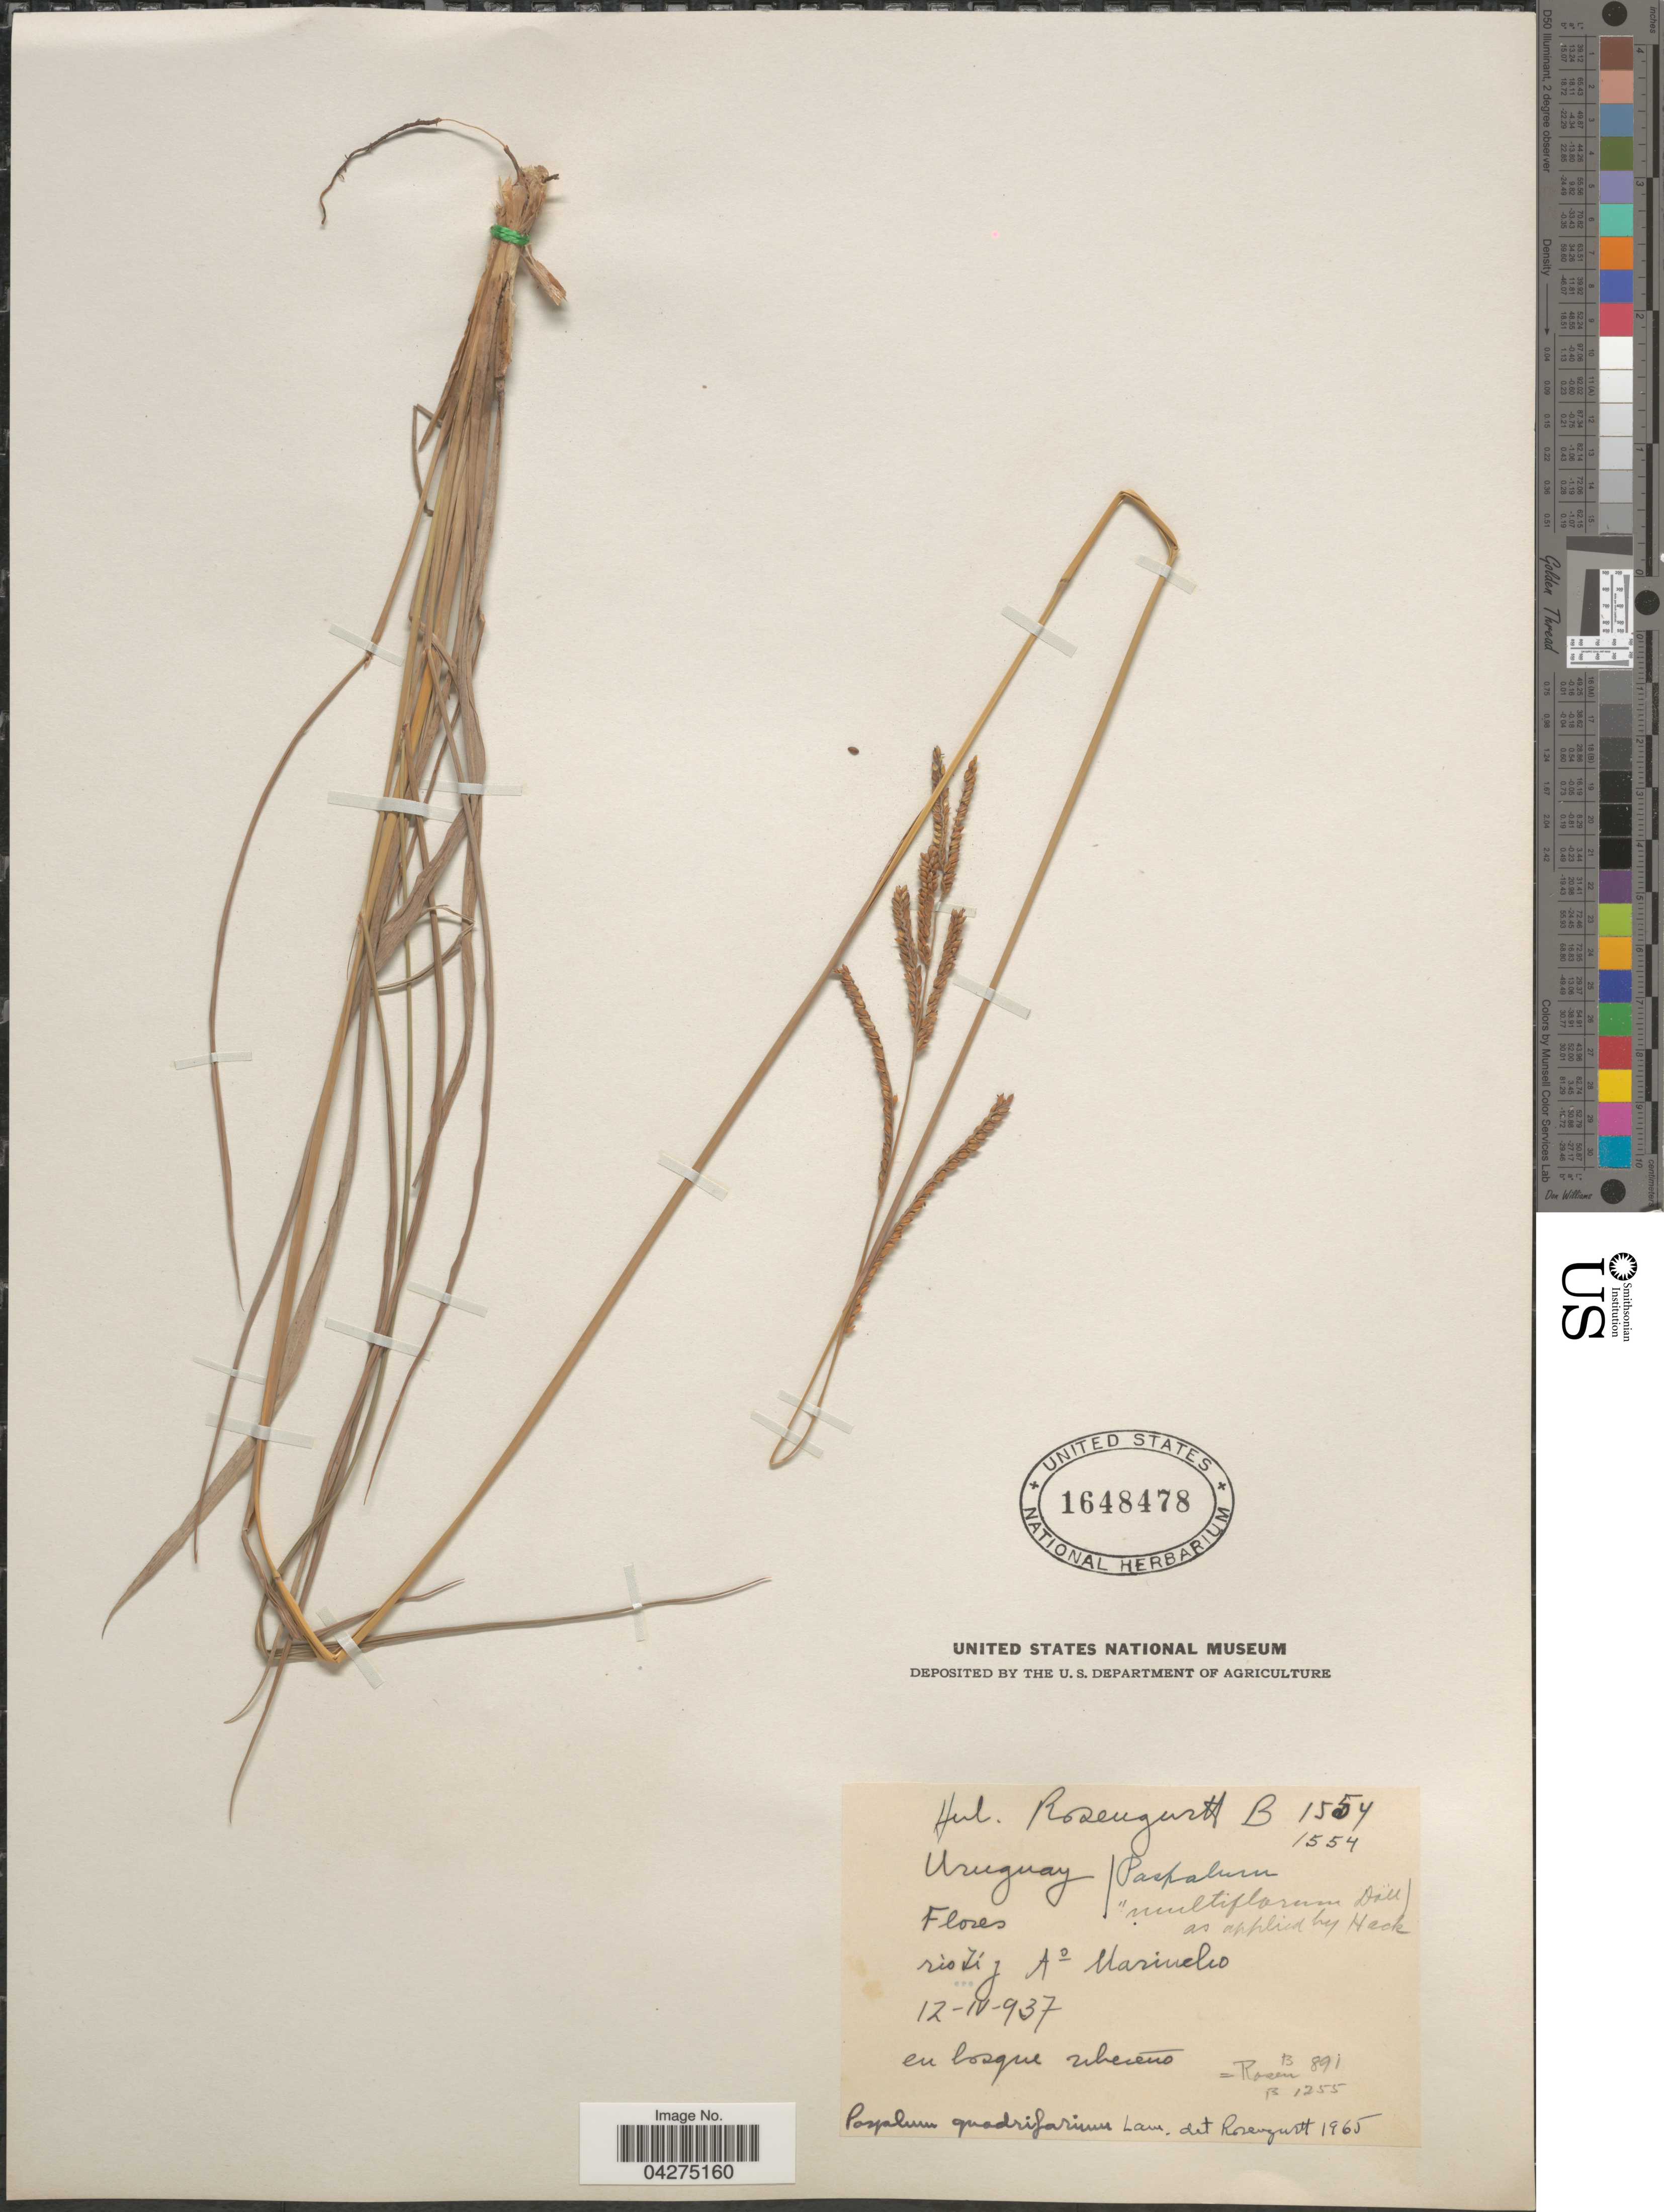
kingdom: Plantae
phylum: Tracheophyta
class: Liliopsida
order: Poales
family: Poaceae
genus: Paspalum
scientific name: Paspalum quadrifarium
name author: Lam.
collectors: ex herb. Rosengurtt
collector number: B1554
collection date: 1937-04-12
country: Uruguay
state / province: Flores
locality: Río Yí y A0176 Marincho.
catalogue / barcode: US 1648478